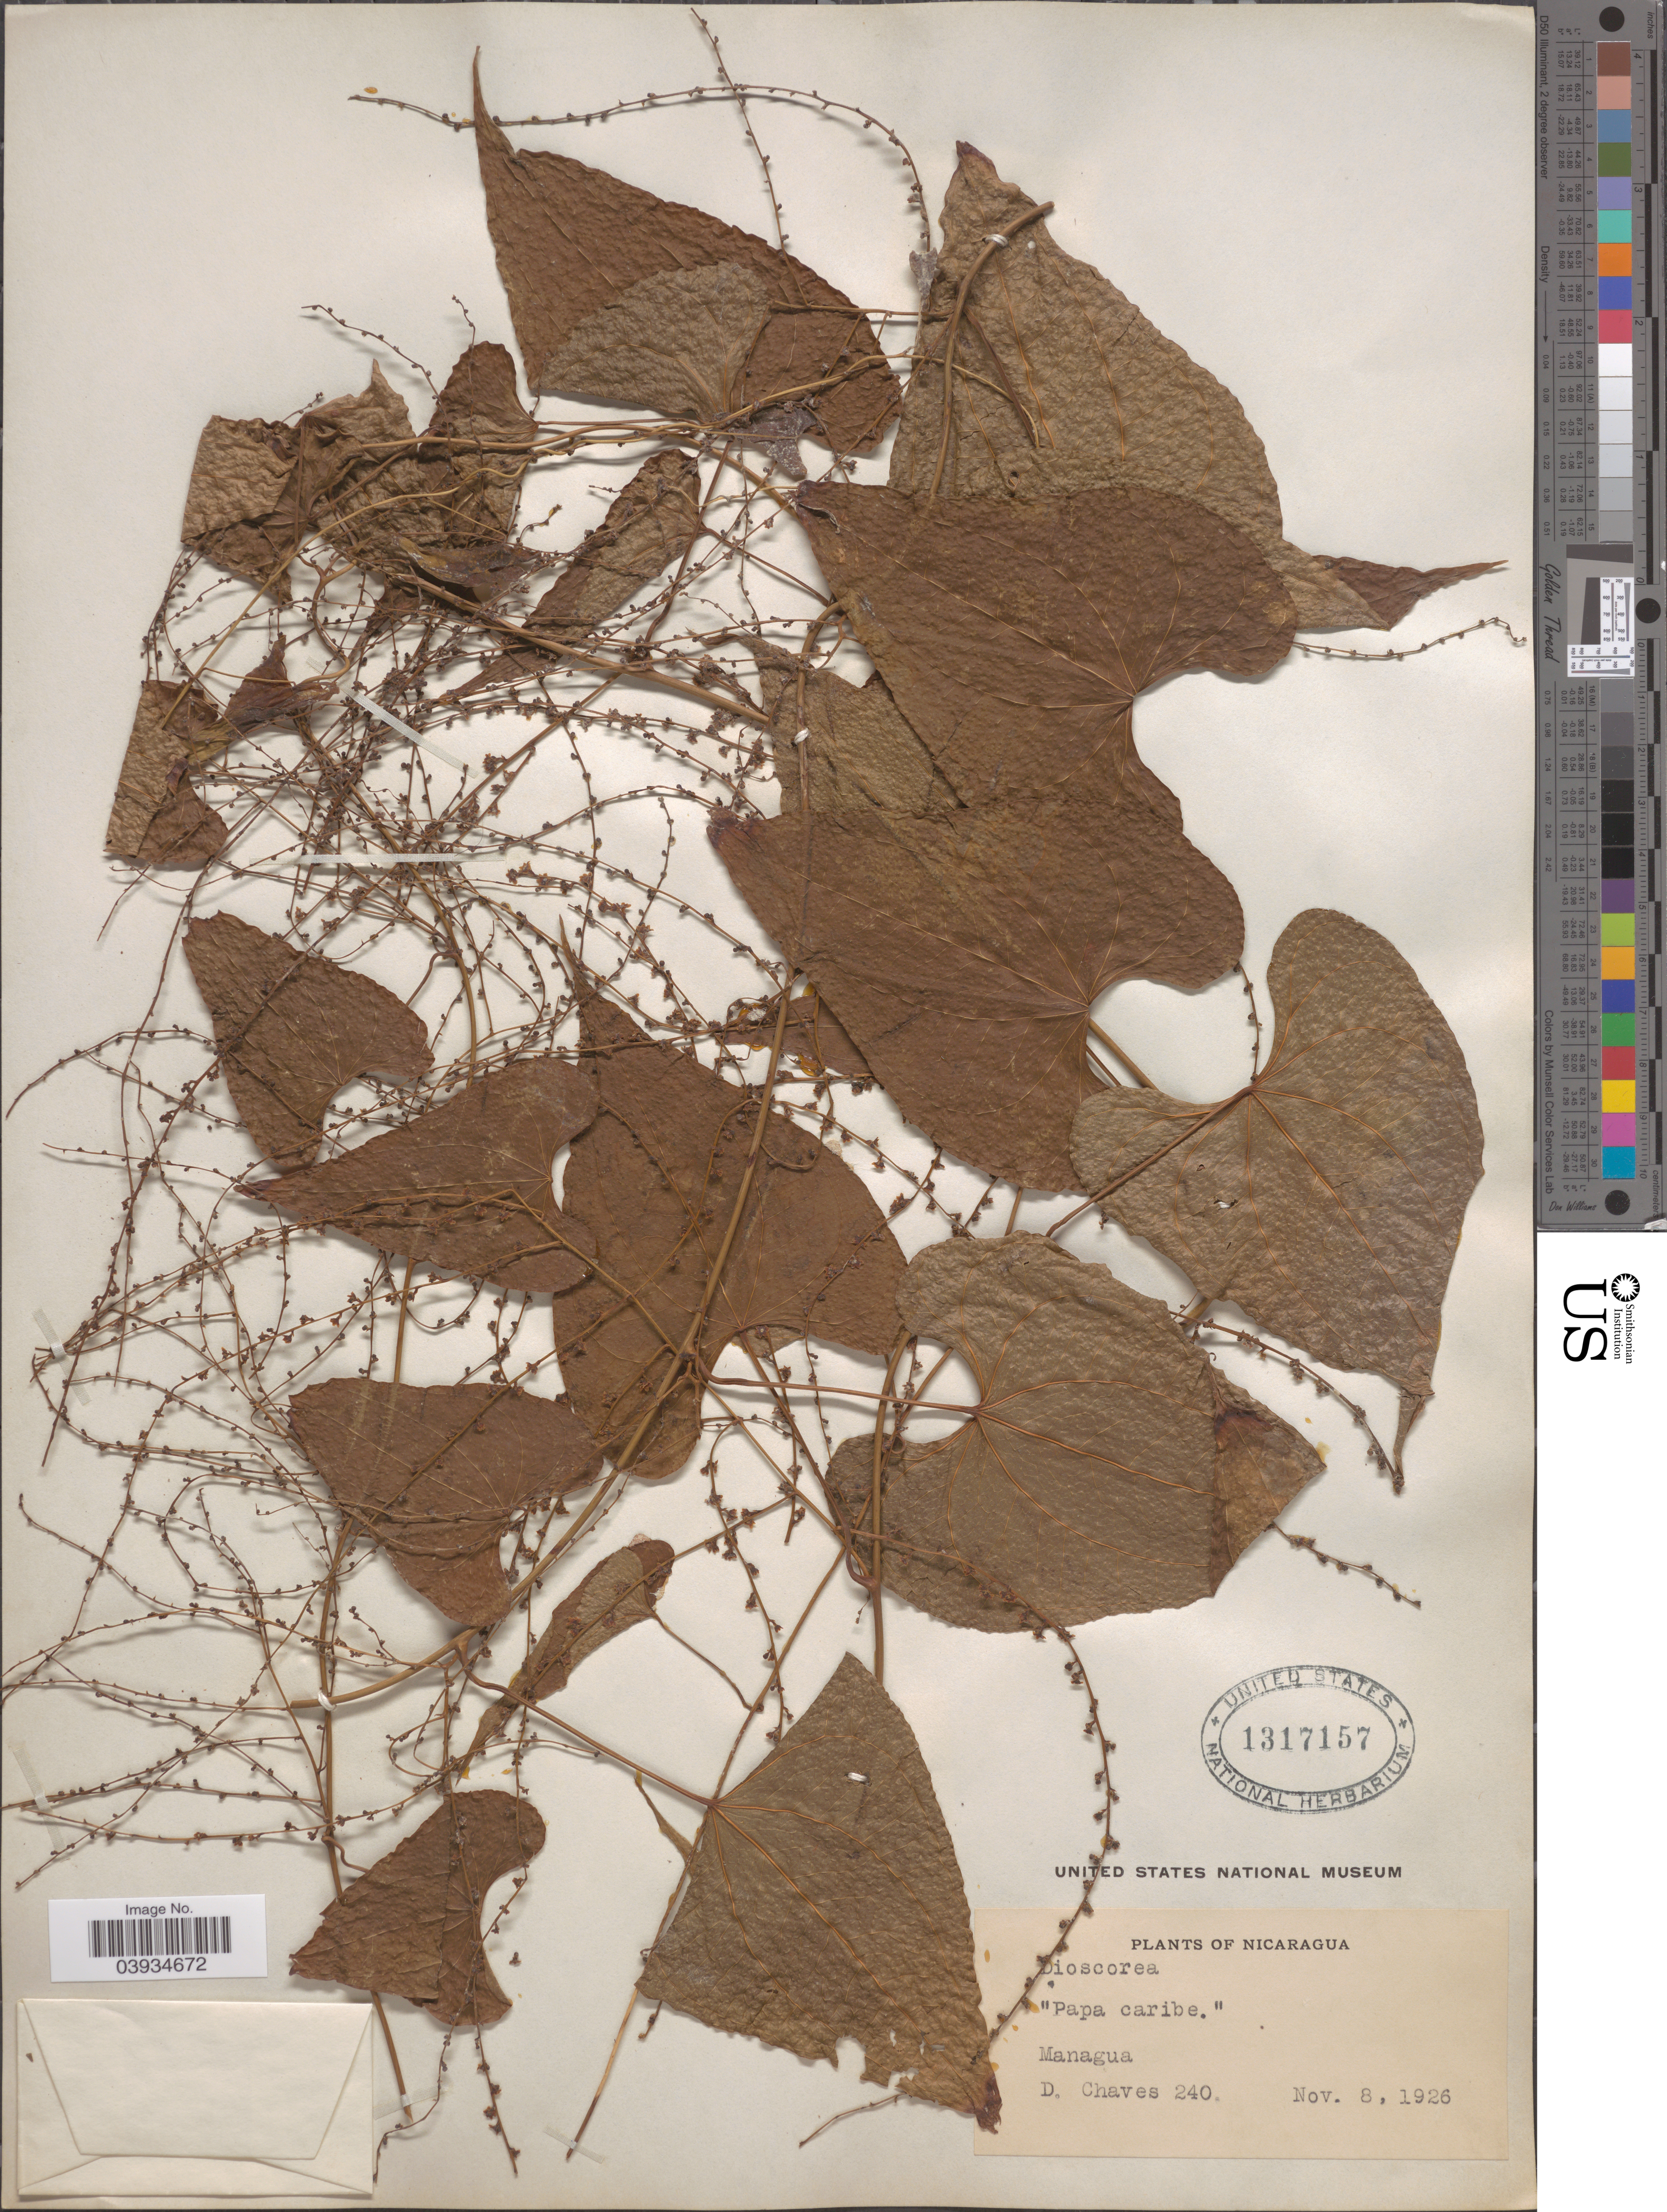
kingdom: Plantae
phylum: Tracheophyta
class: Liliopsida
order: Dioscoreales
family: Dioscoreaceae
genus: Dioscorea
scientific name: Dioscorea mexicana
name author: Scheidw.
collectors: D. Chaves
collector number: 240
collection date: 1926-11-08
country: Nicaragua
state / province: Managua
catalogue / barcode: US 1317157